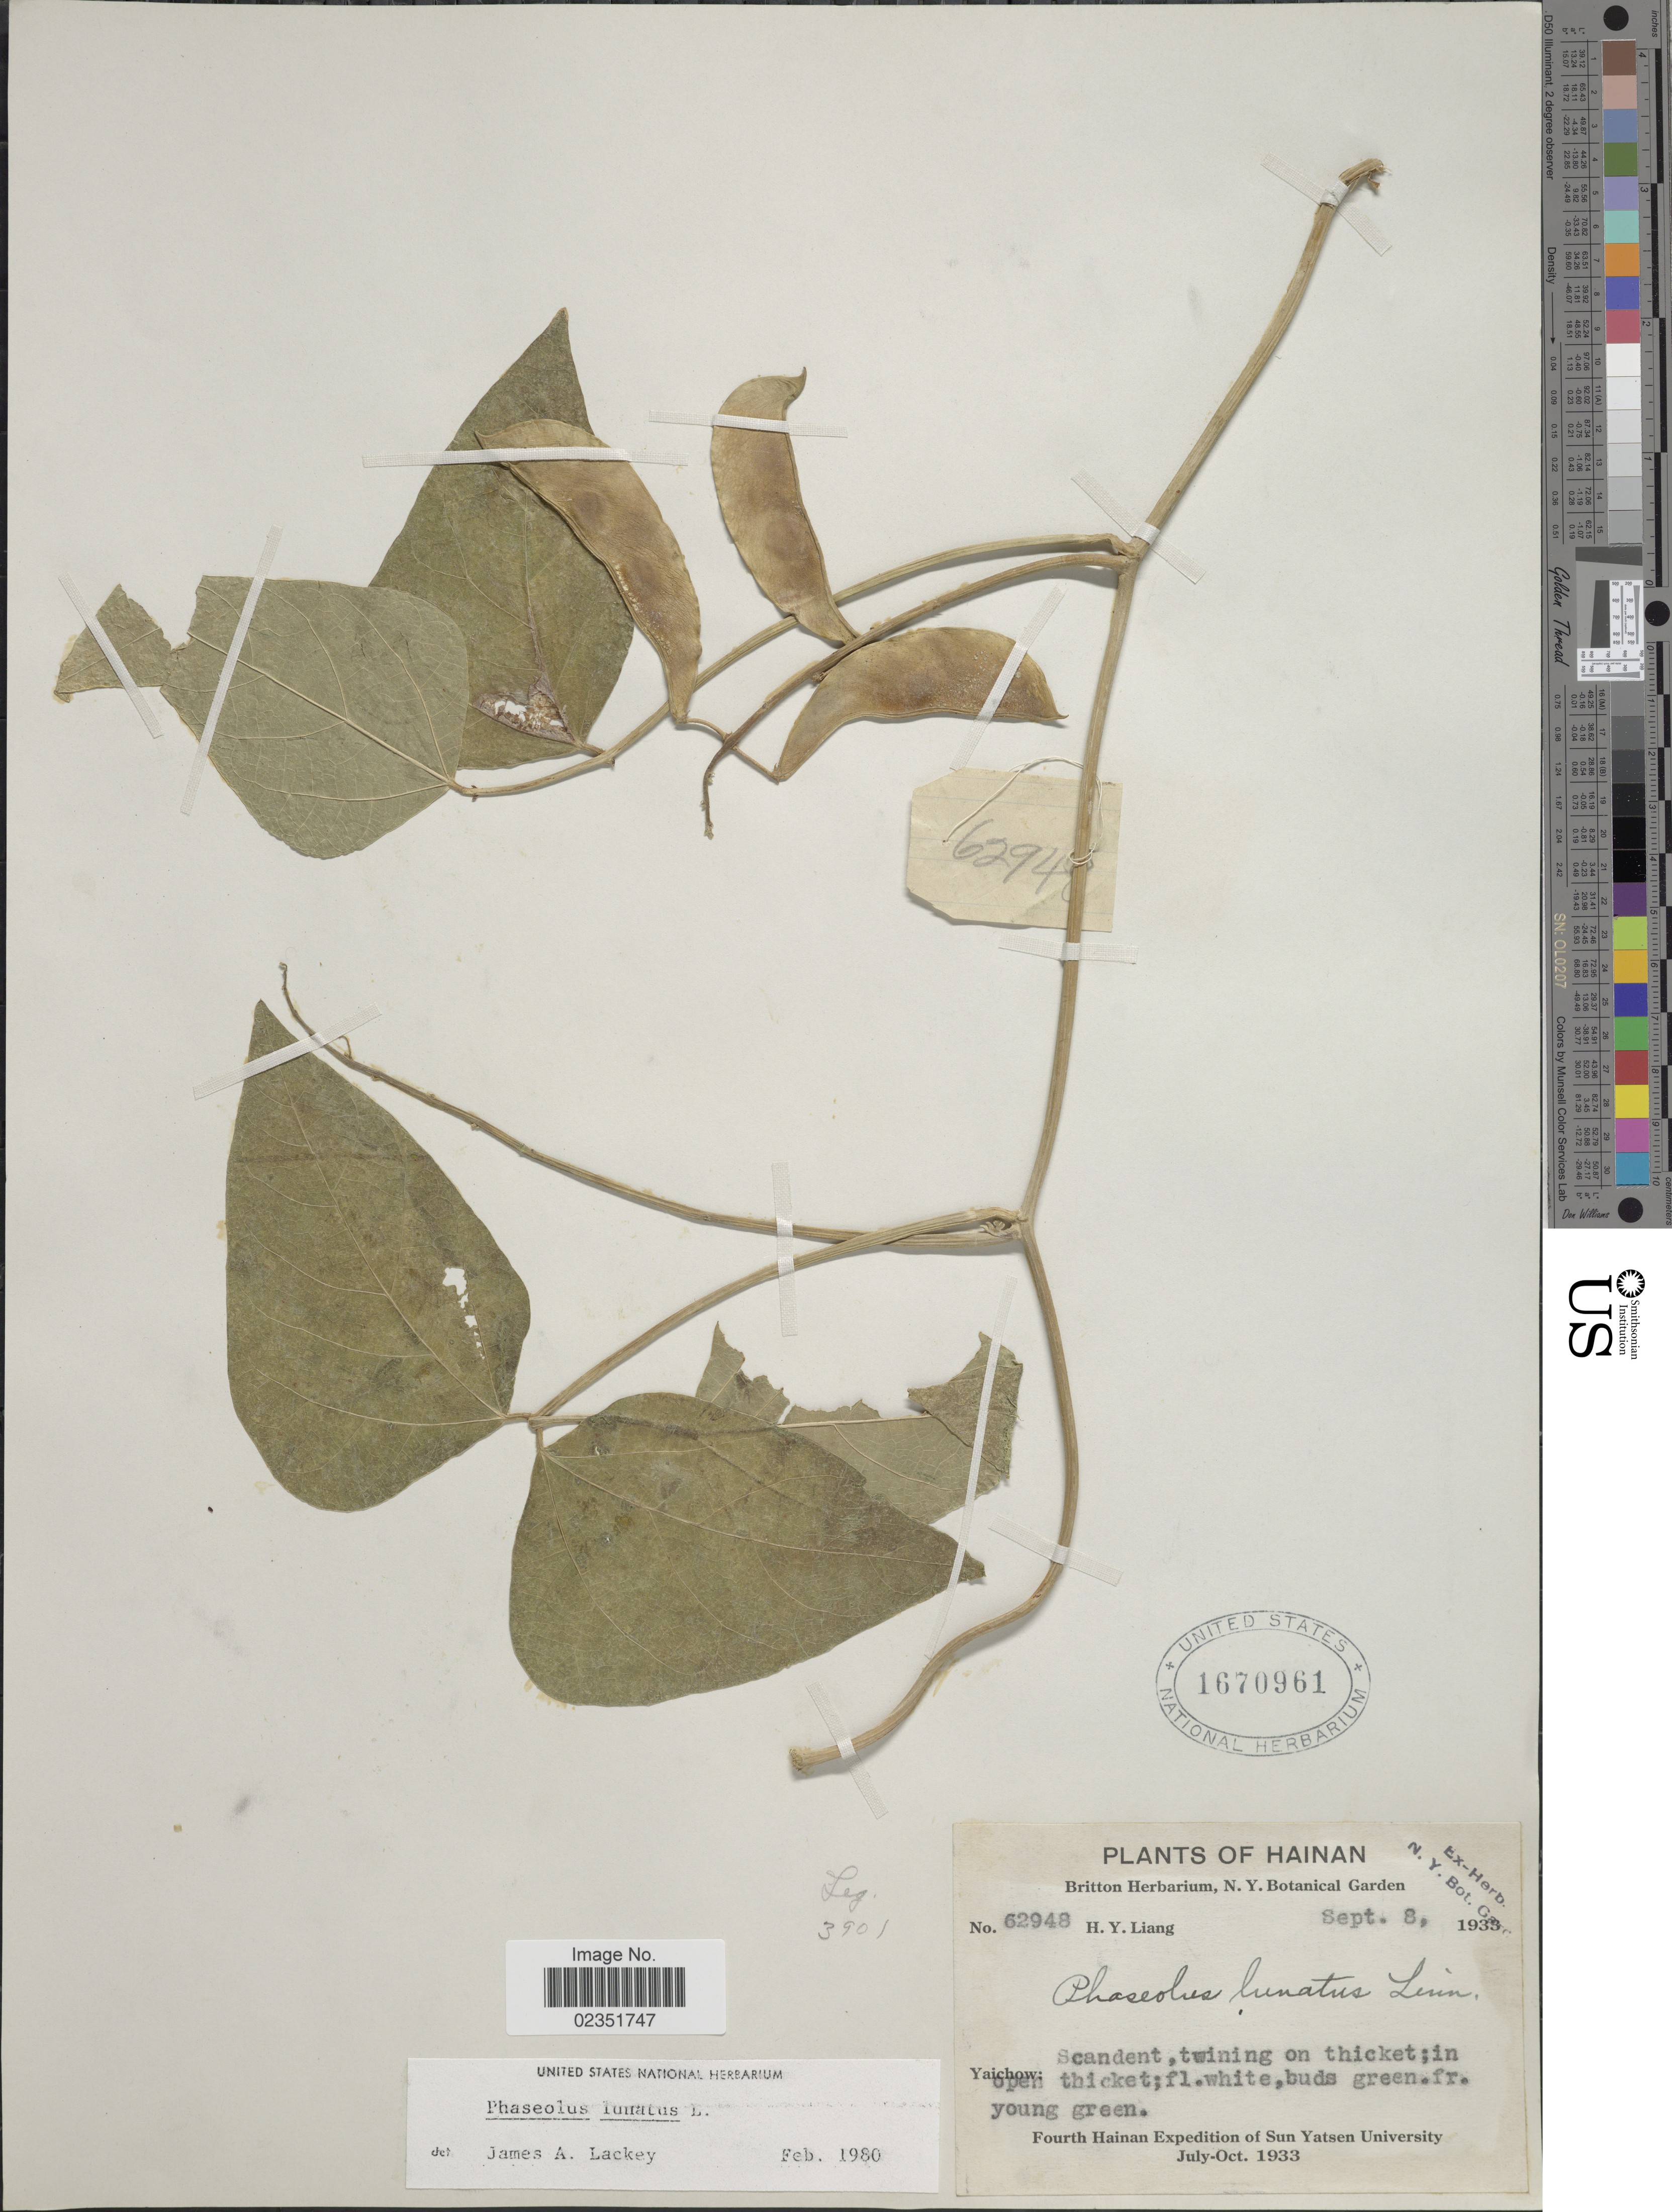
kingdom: Plantae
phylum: Tracheophyta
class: Magnoliopsida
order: Fabales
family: Fabaceae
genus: Phaseolus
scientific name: Phaseolus lunatus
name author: L.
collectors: H. Y. Liang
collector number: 62948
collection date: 1933-09-08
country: China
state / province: Hainan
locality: Yaichow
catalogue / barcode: US 1670961